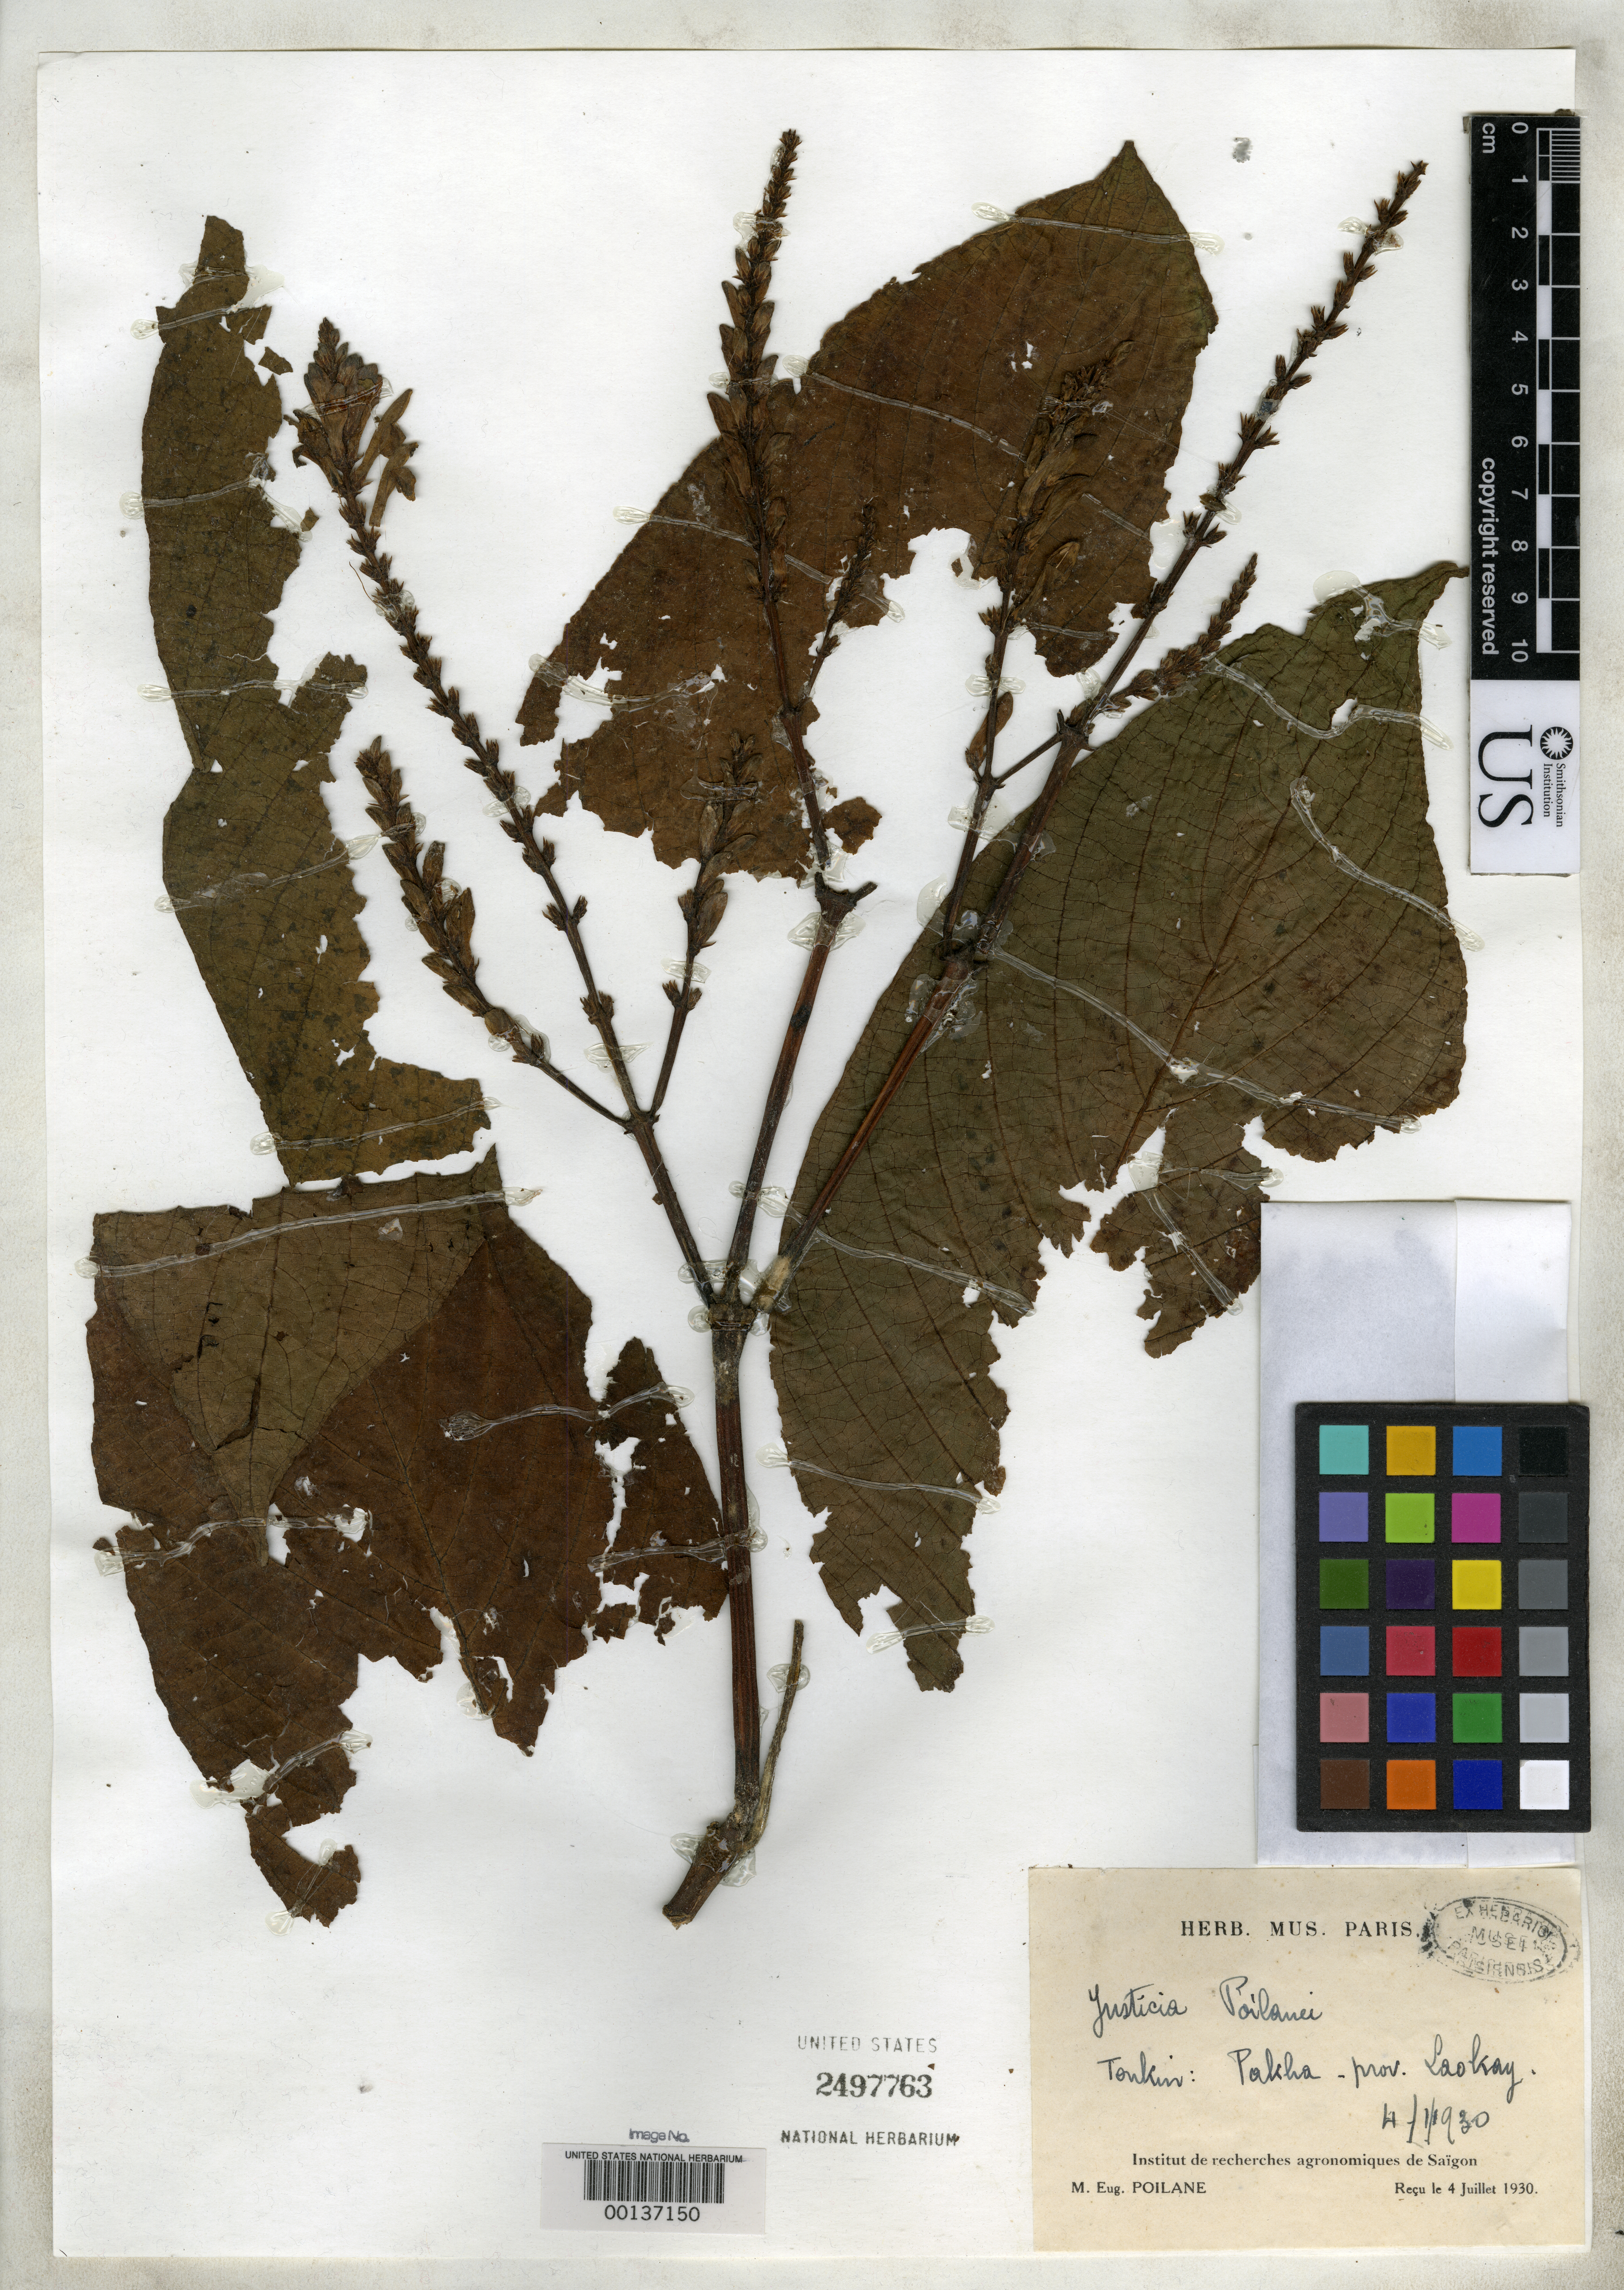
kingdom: Plantae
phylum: Tracheophyta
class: Magnoliopsida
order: Lamiales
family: Acanthaceae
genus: Justicia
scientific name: Justicia poilanei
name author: Benoist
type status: Isotype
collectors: E. Poilane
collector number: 17264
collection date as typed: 04 Jan 1930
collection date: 1930-01-04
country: Vietnam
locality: Pakha, Laokay.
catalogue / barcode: US 2497763